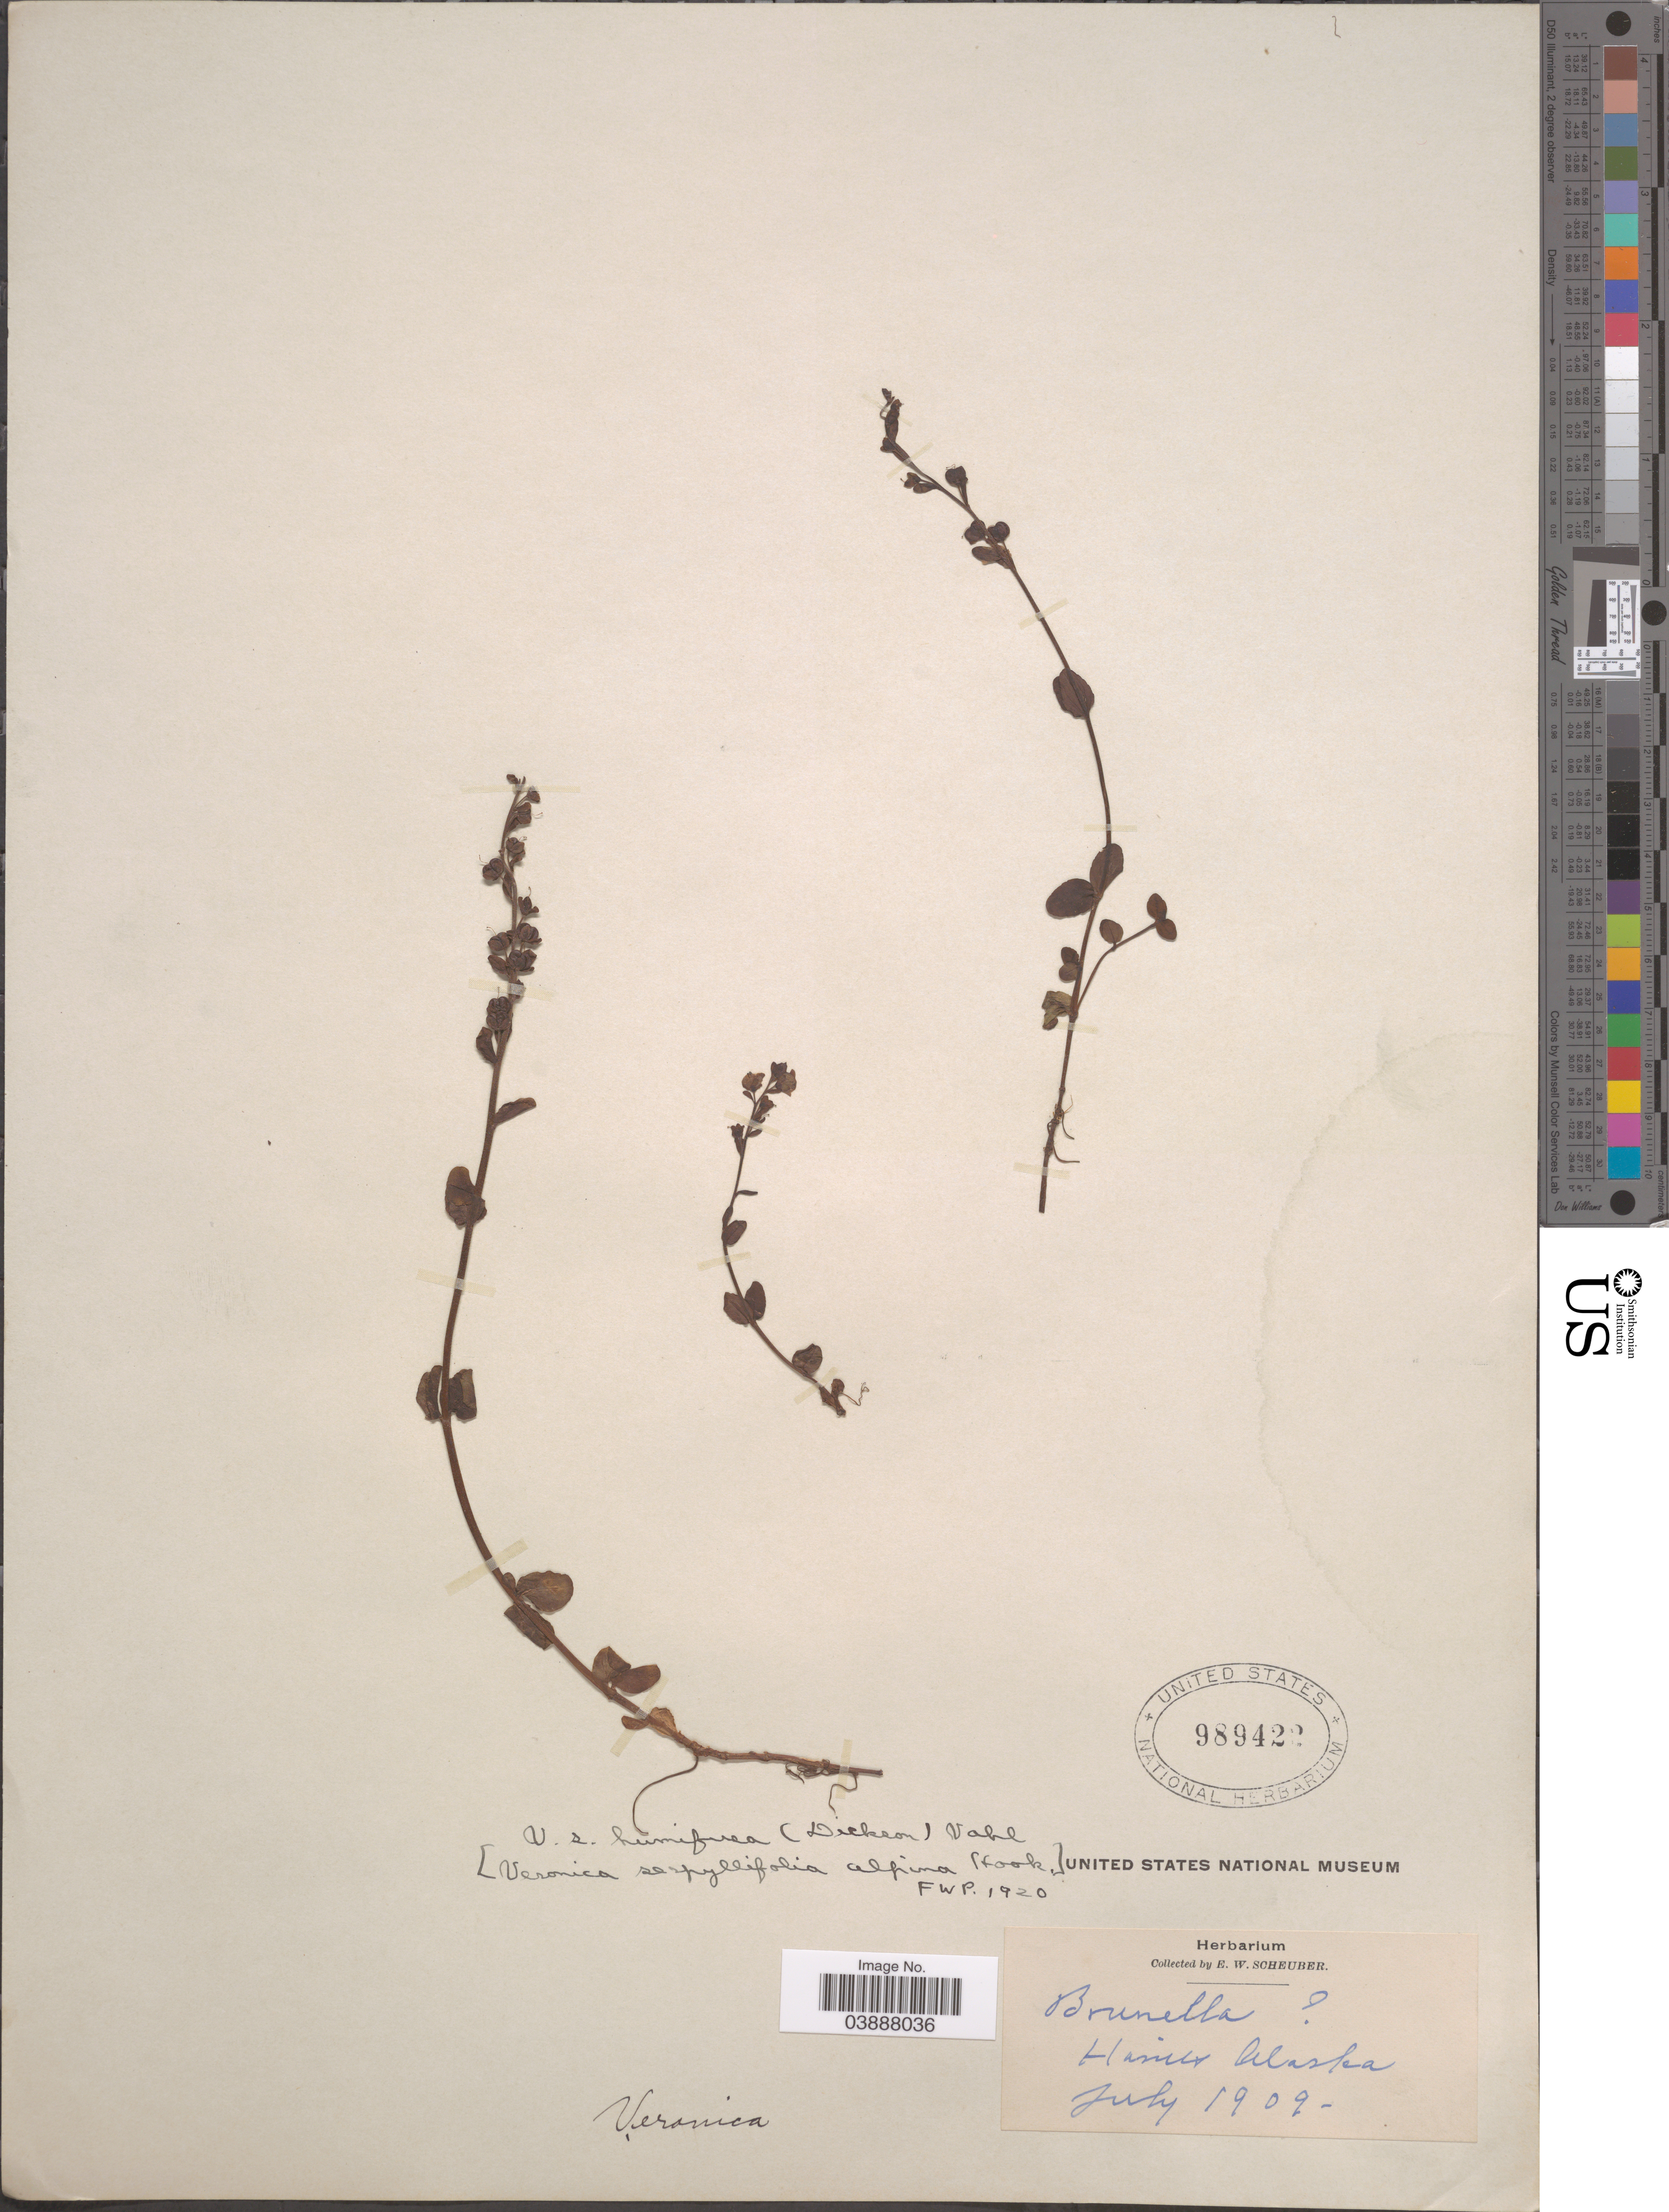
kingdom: Plantae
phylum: Tracheophyta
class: Magnoliopsida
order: Lamiales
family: Plantaginaceae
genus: Veronica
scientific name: Veronica serpyllifolia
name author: L.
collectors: E. Scheuber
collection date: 1909-07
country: United States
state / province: Alaska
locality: Haines.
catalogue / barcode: US 989422